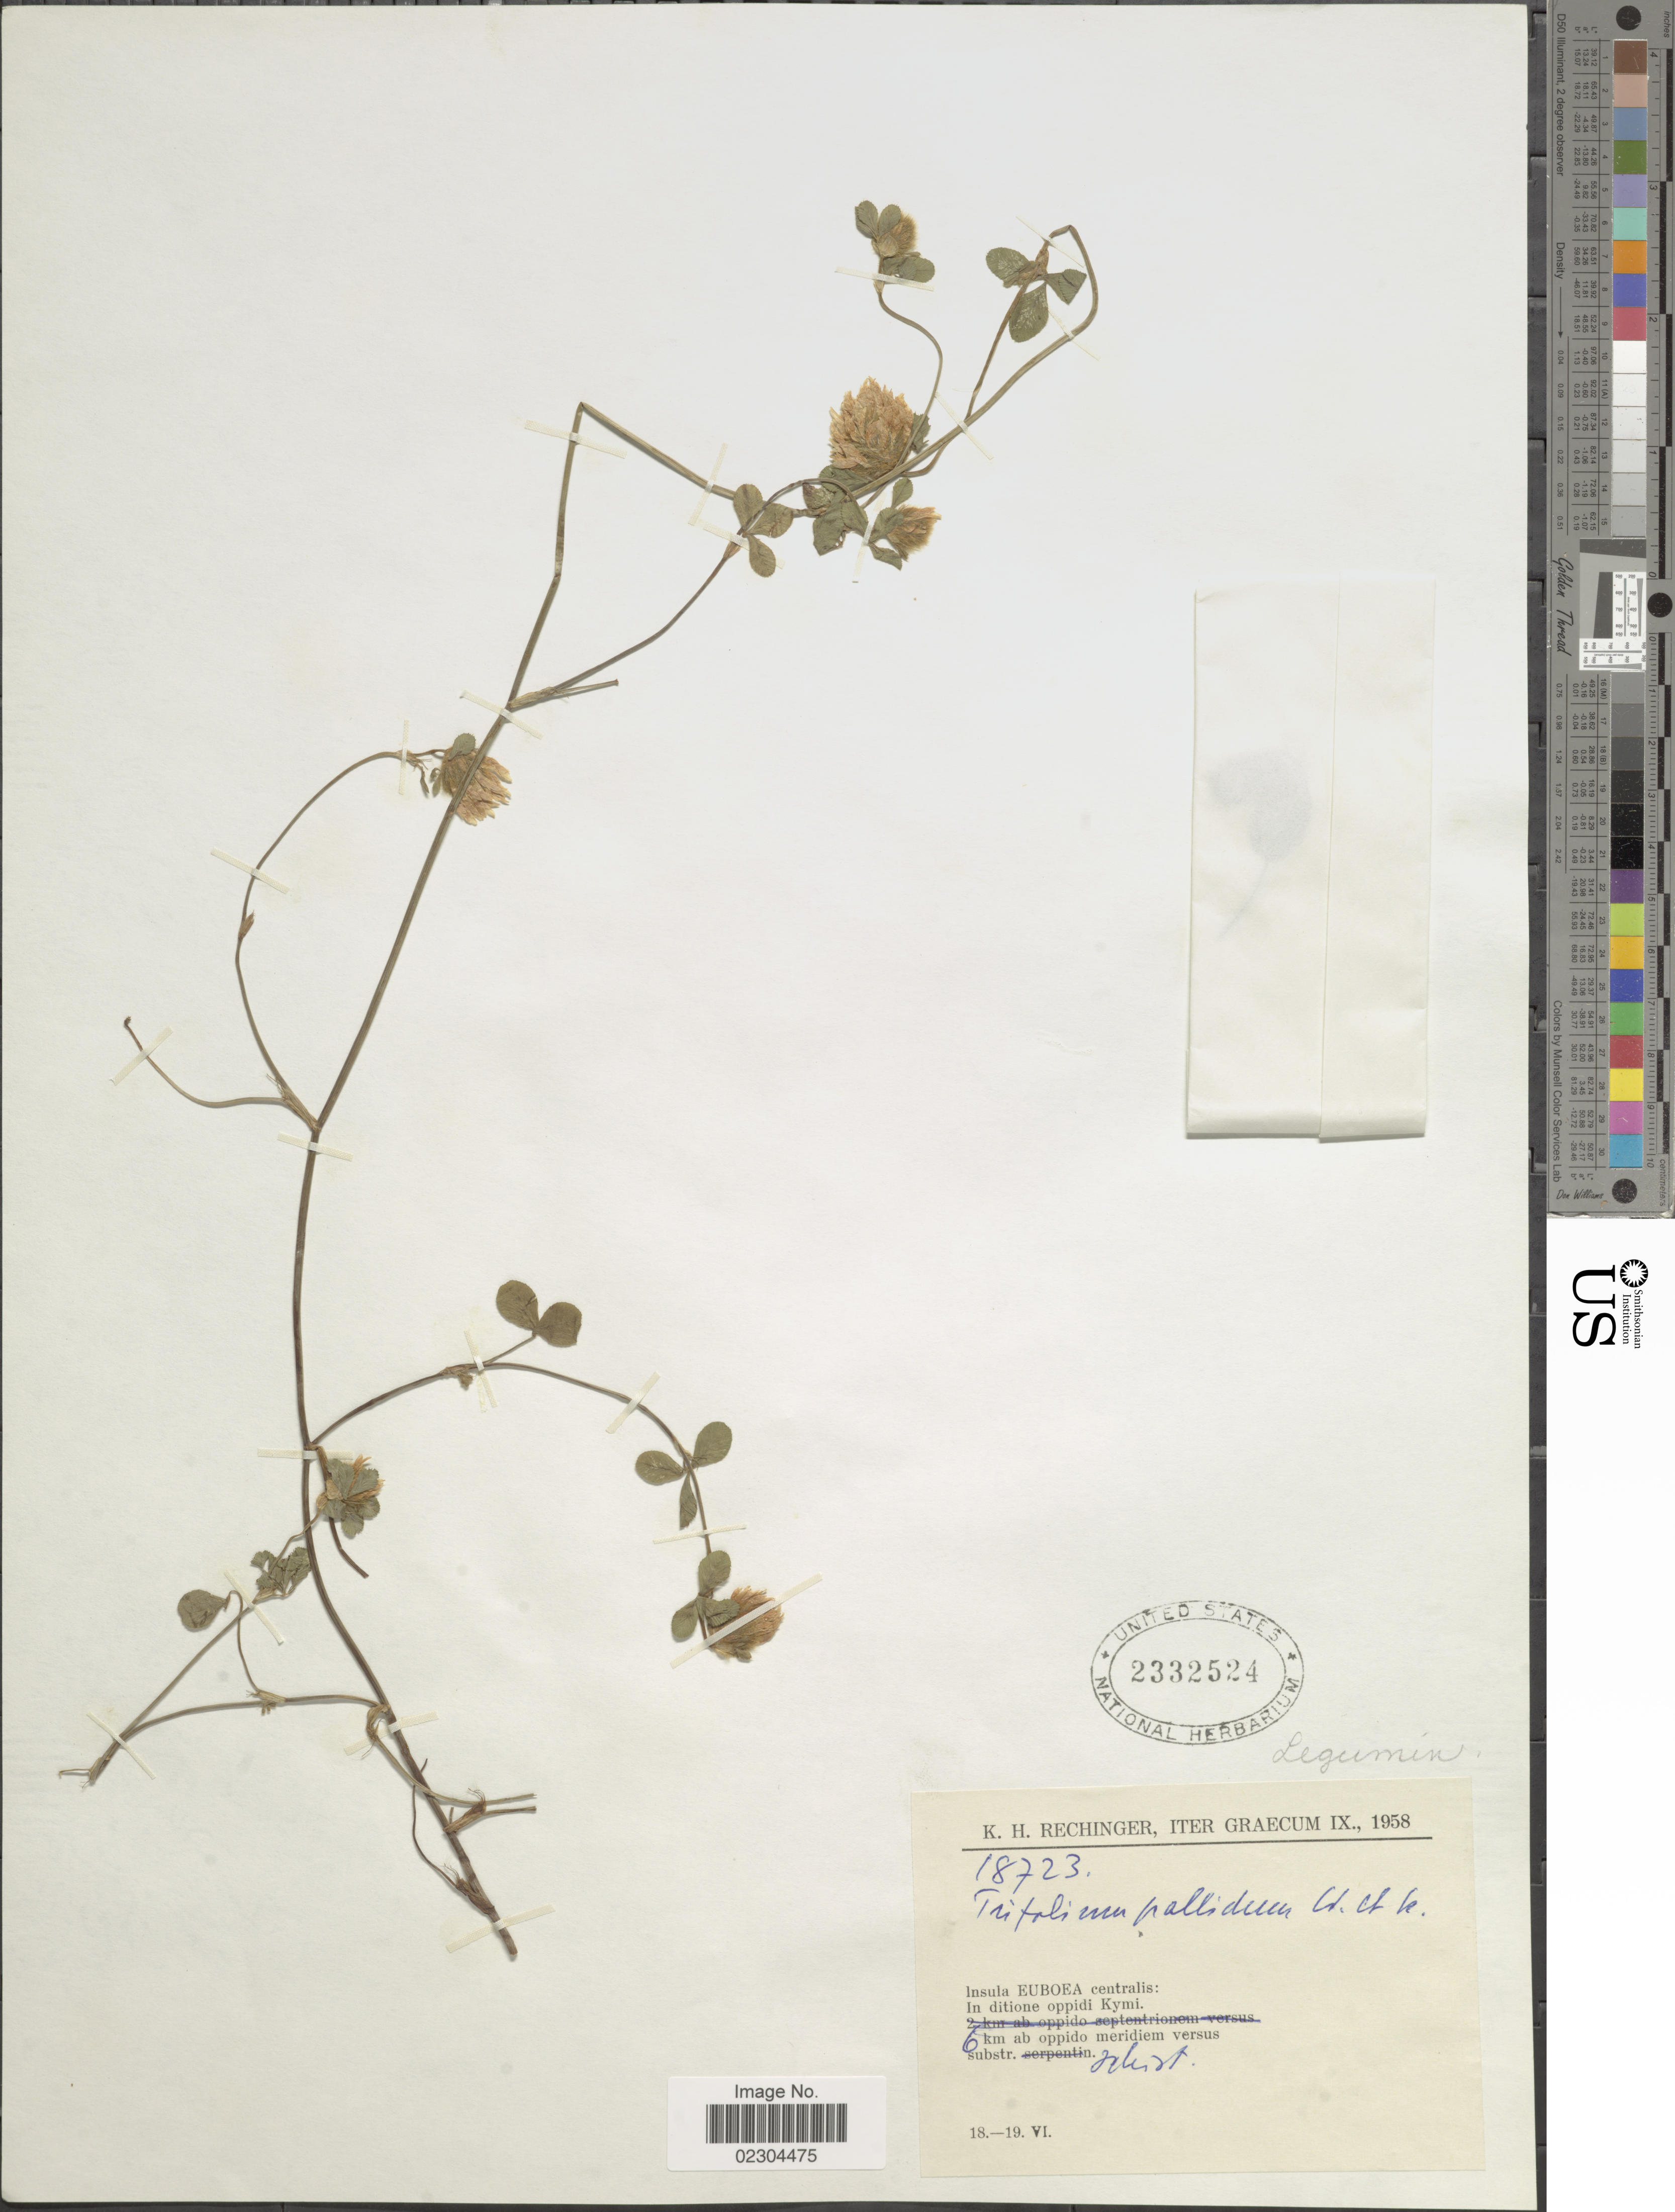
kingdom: Plantae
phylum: Tracheophyta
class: Magnoliopsida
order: Fabales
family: Fabaceae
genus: Trifolium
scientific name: Trifolium pallidum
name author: Waldst. & Kit.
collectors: K. H. Rechinger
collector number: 18723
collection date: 1958-06-18/1958-06-19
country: Greece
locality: Graecum, Insula Euboea centralis, In ditione oppidi Kymi 6 km ab oppido meridiem versus substr.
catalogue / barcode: US 2332524